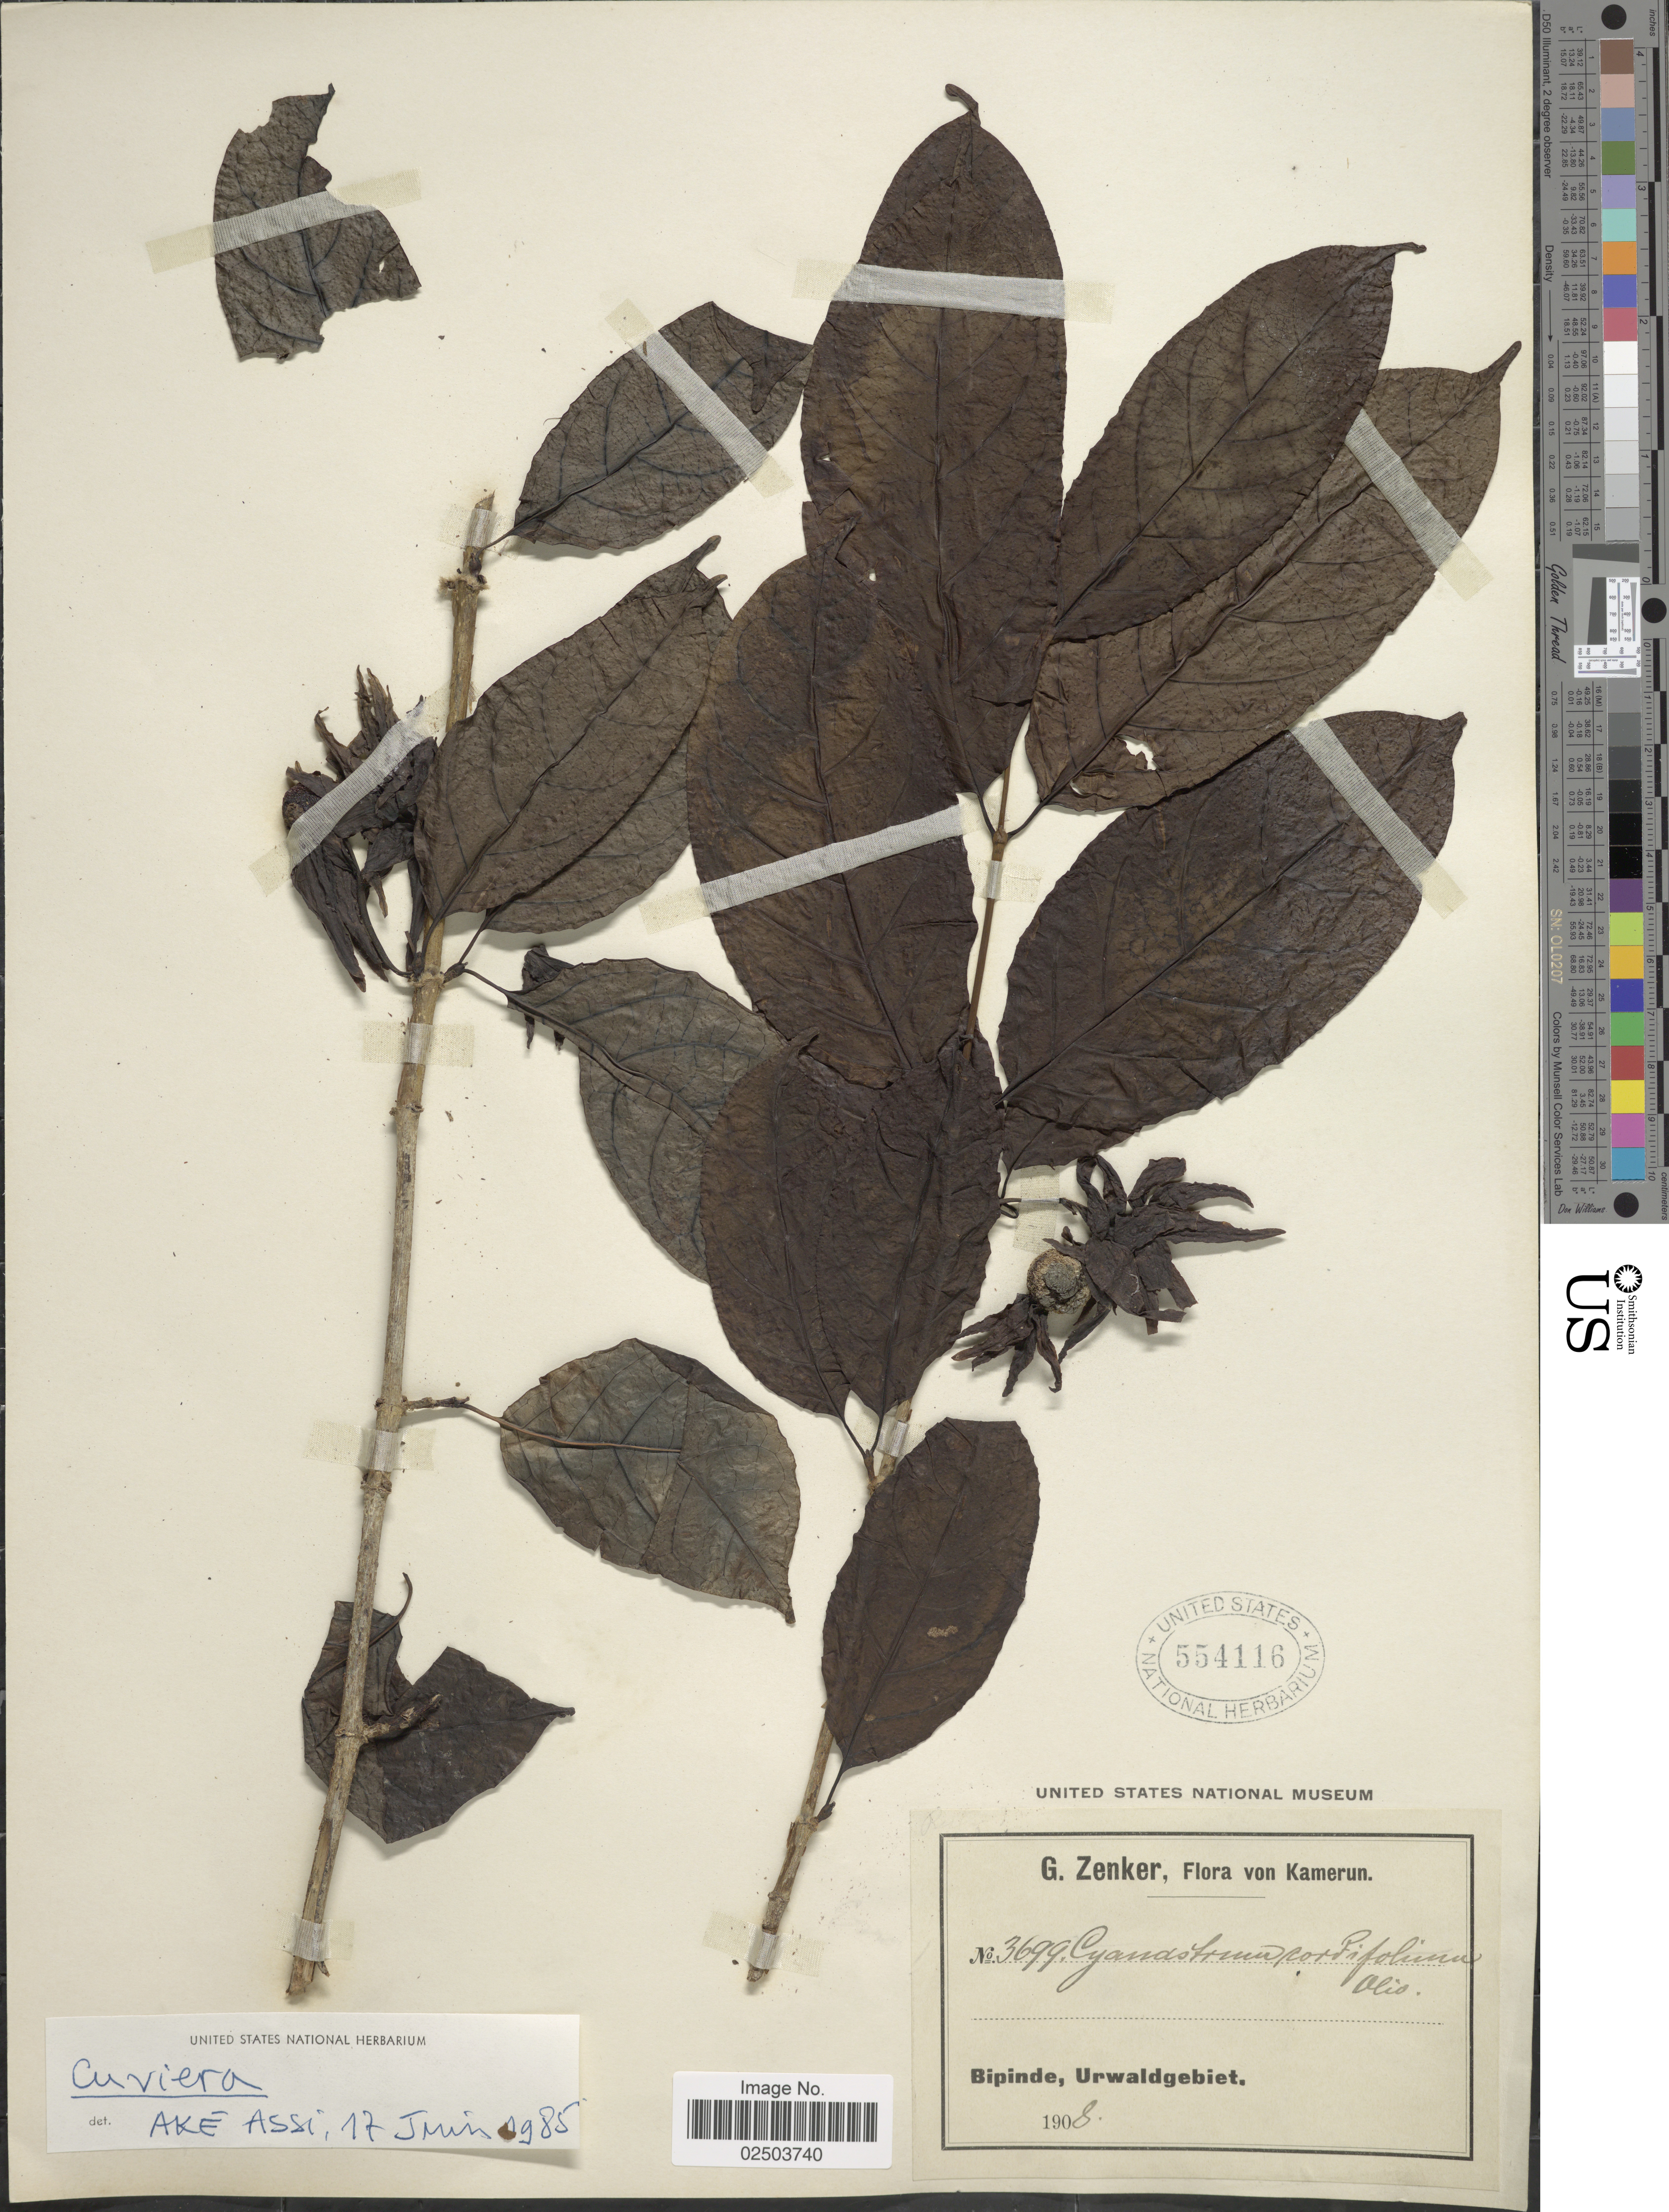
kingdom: Plantae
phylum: Tracheophyta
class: Magnoliopsida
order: Gentianales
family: Rubiaceae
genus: Cuviera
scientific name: Cuviera sp.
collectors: G. A. Zenker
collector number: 3699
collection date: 1908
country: Cameroon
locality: Kamerun. Bipinde, Urwaldgebiet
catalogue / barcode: US 554116